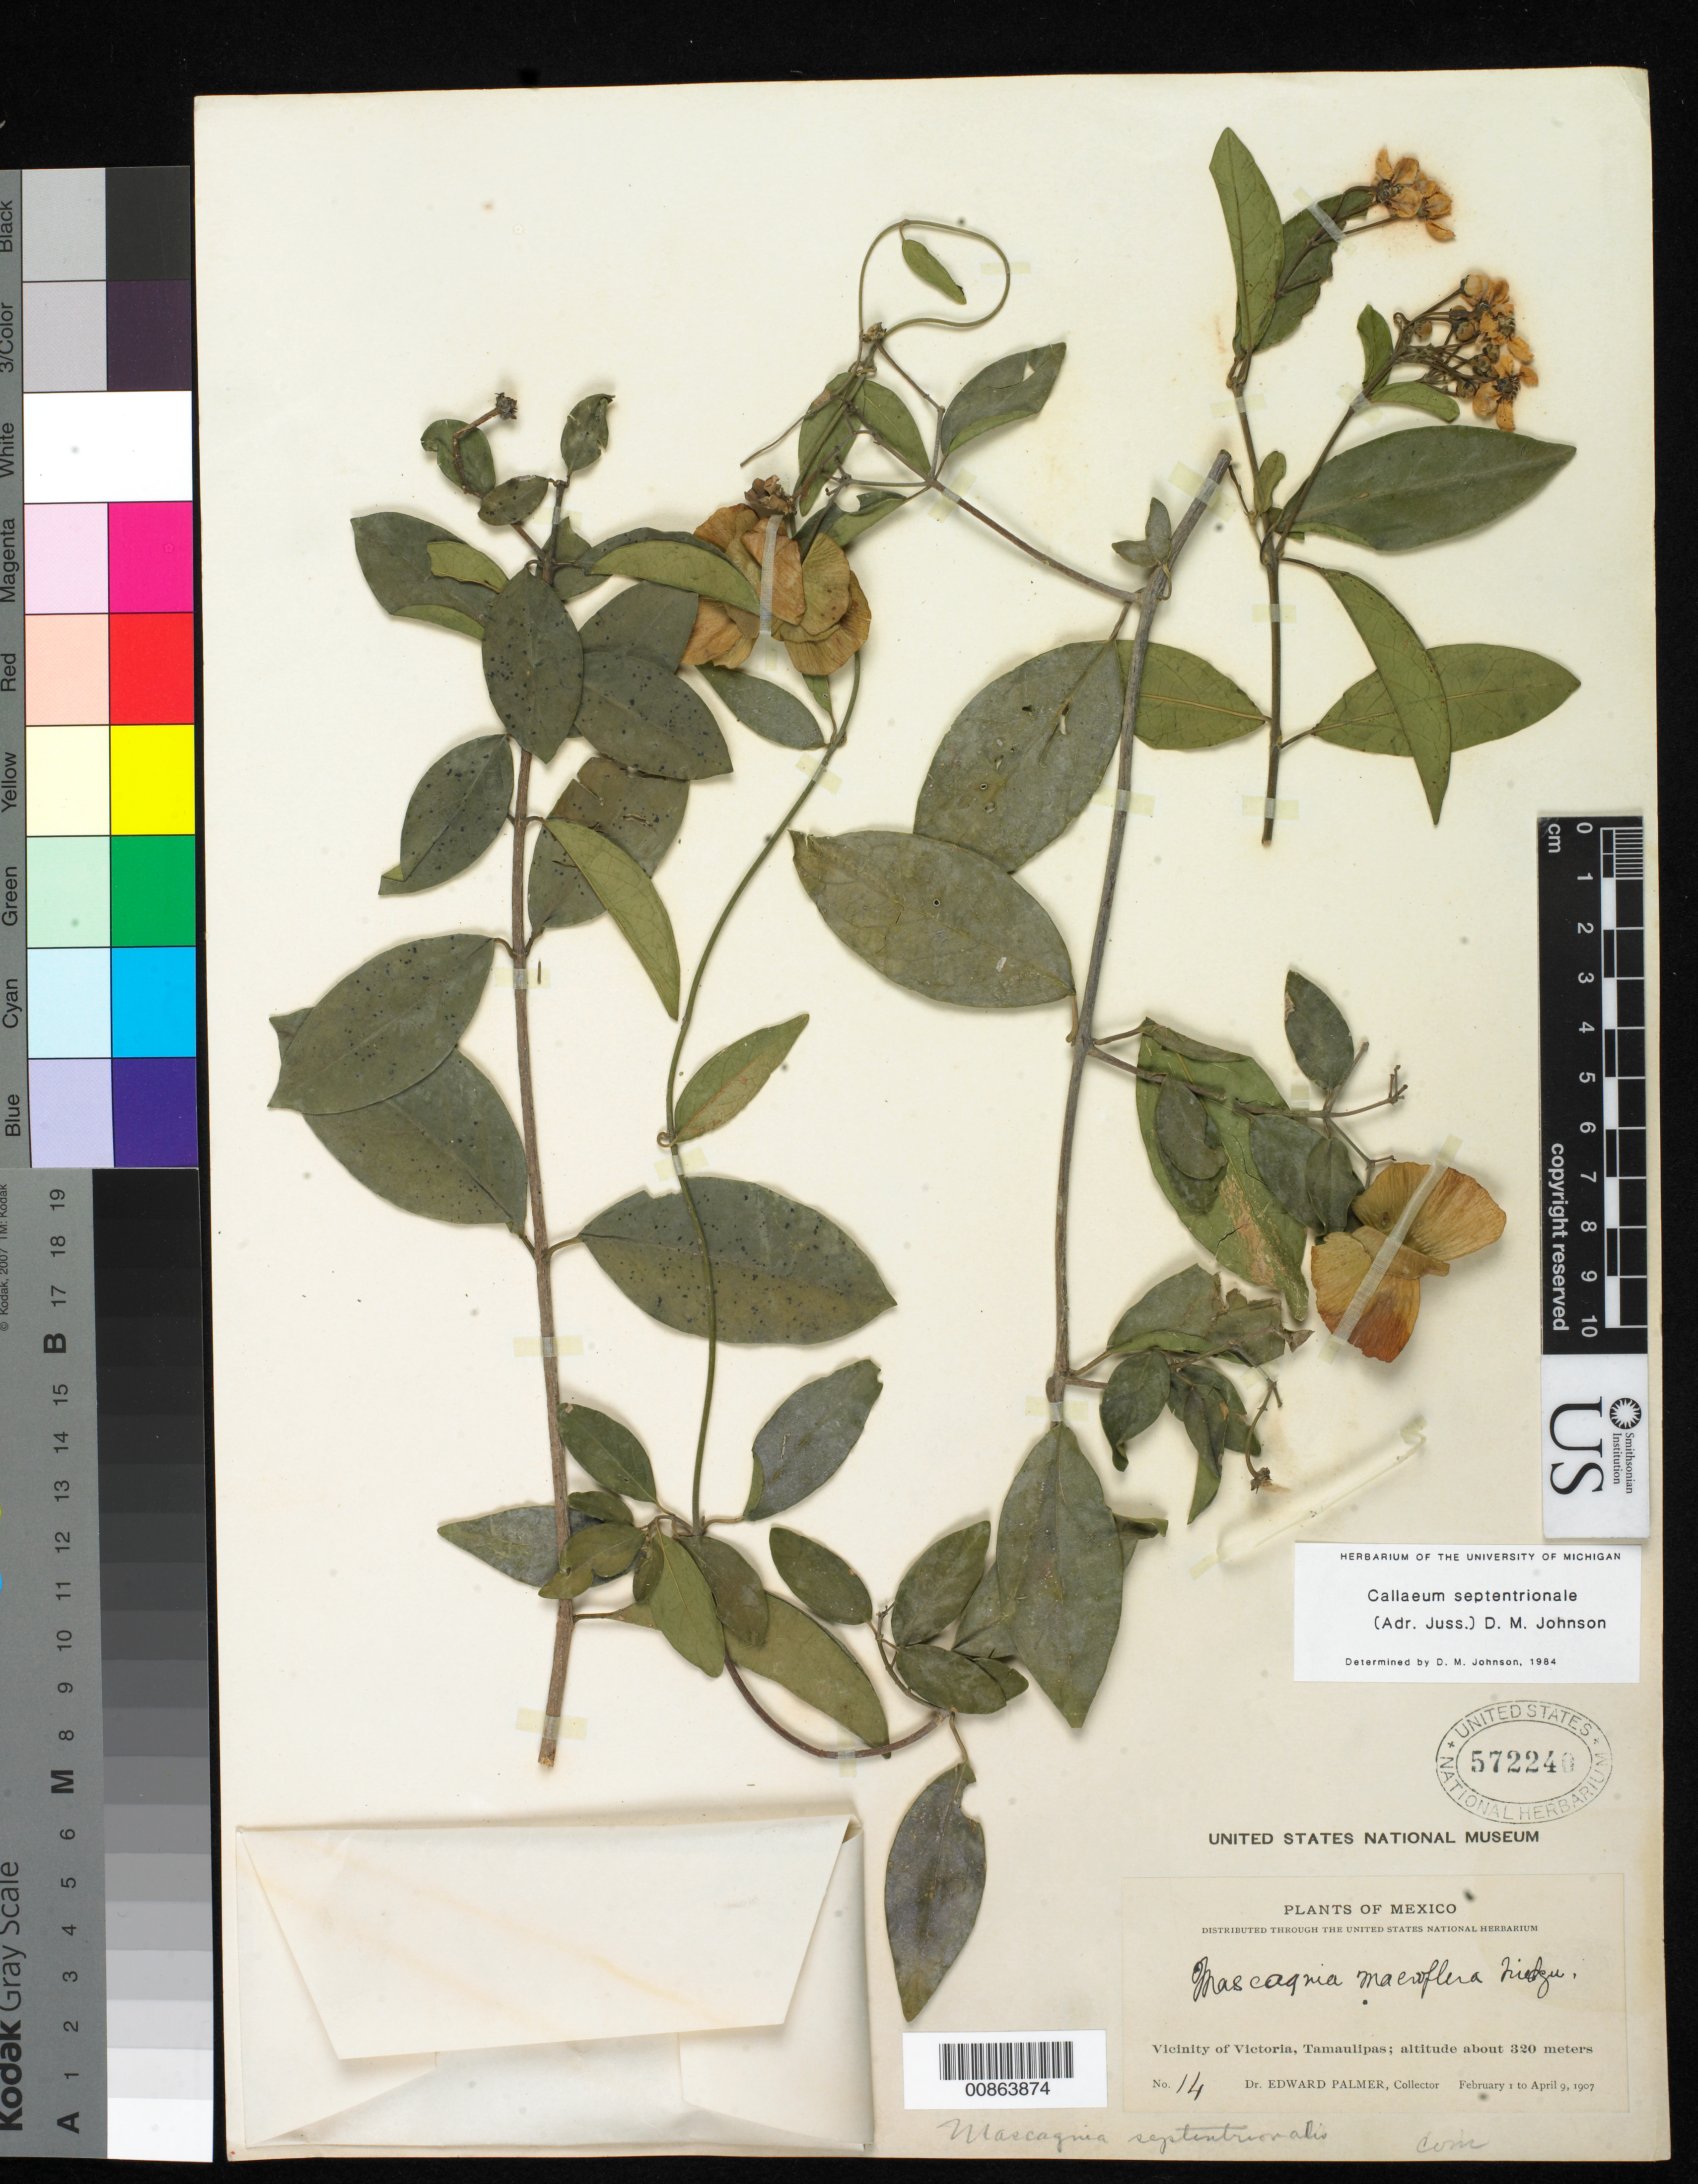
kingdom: Plantae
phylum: Tracheophyta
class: Magnoliopsida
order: Malpighiales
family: Malpighiaceae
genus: Callaeum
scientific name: Callaeum septentrionale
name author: (A. Juss.) D.M. Johnson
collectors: E. Palmer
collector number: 14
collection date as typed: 01 Feb 1907 to 09 Apr 1907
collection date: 1907-02-01/1907-04-09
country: Mexico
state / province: Tamaulipas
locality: Vicinity of Victoria.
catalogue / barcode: US 572240